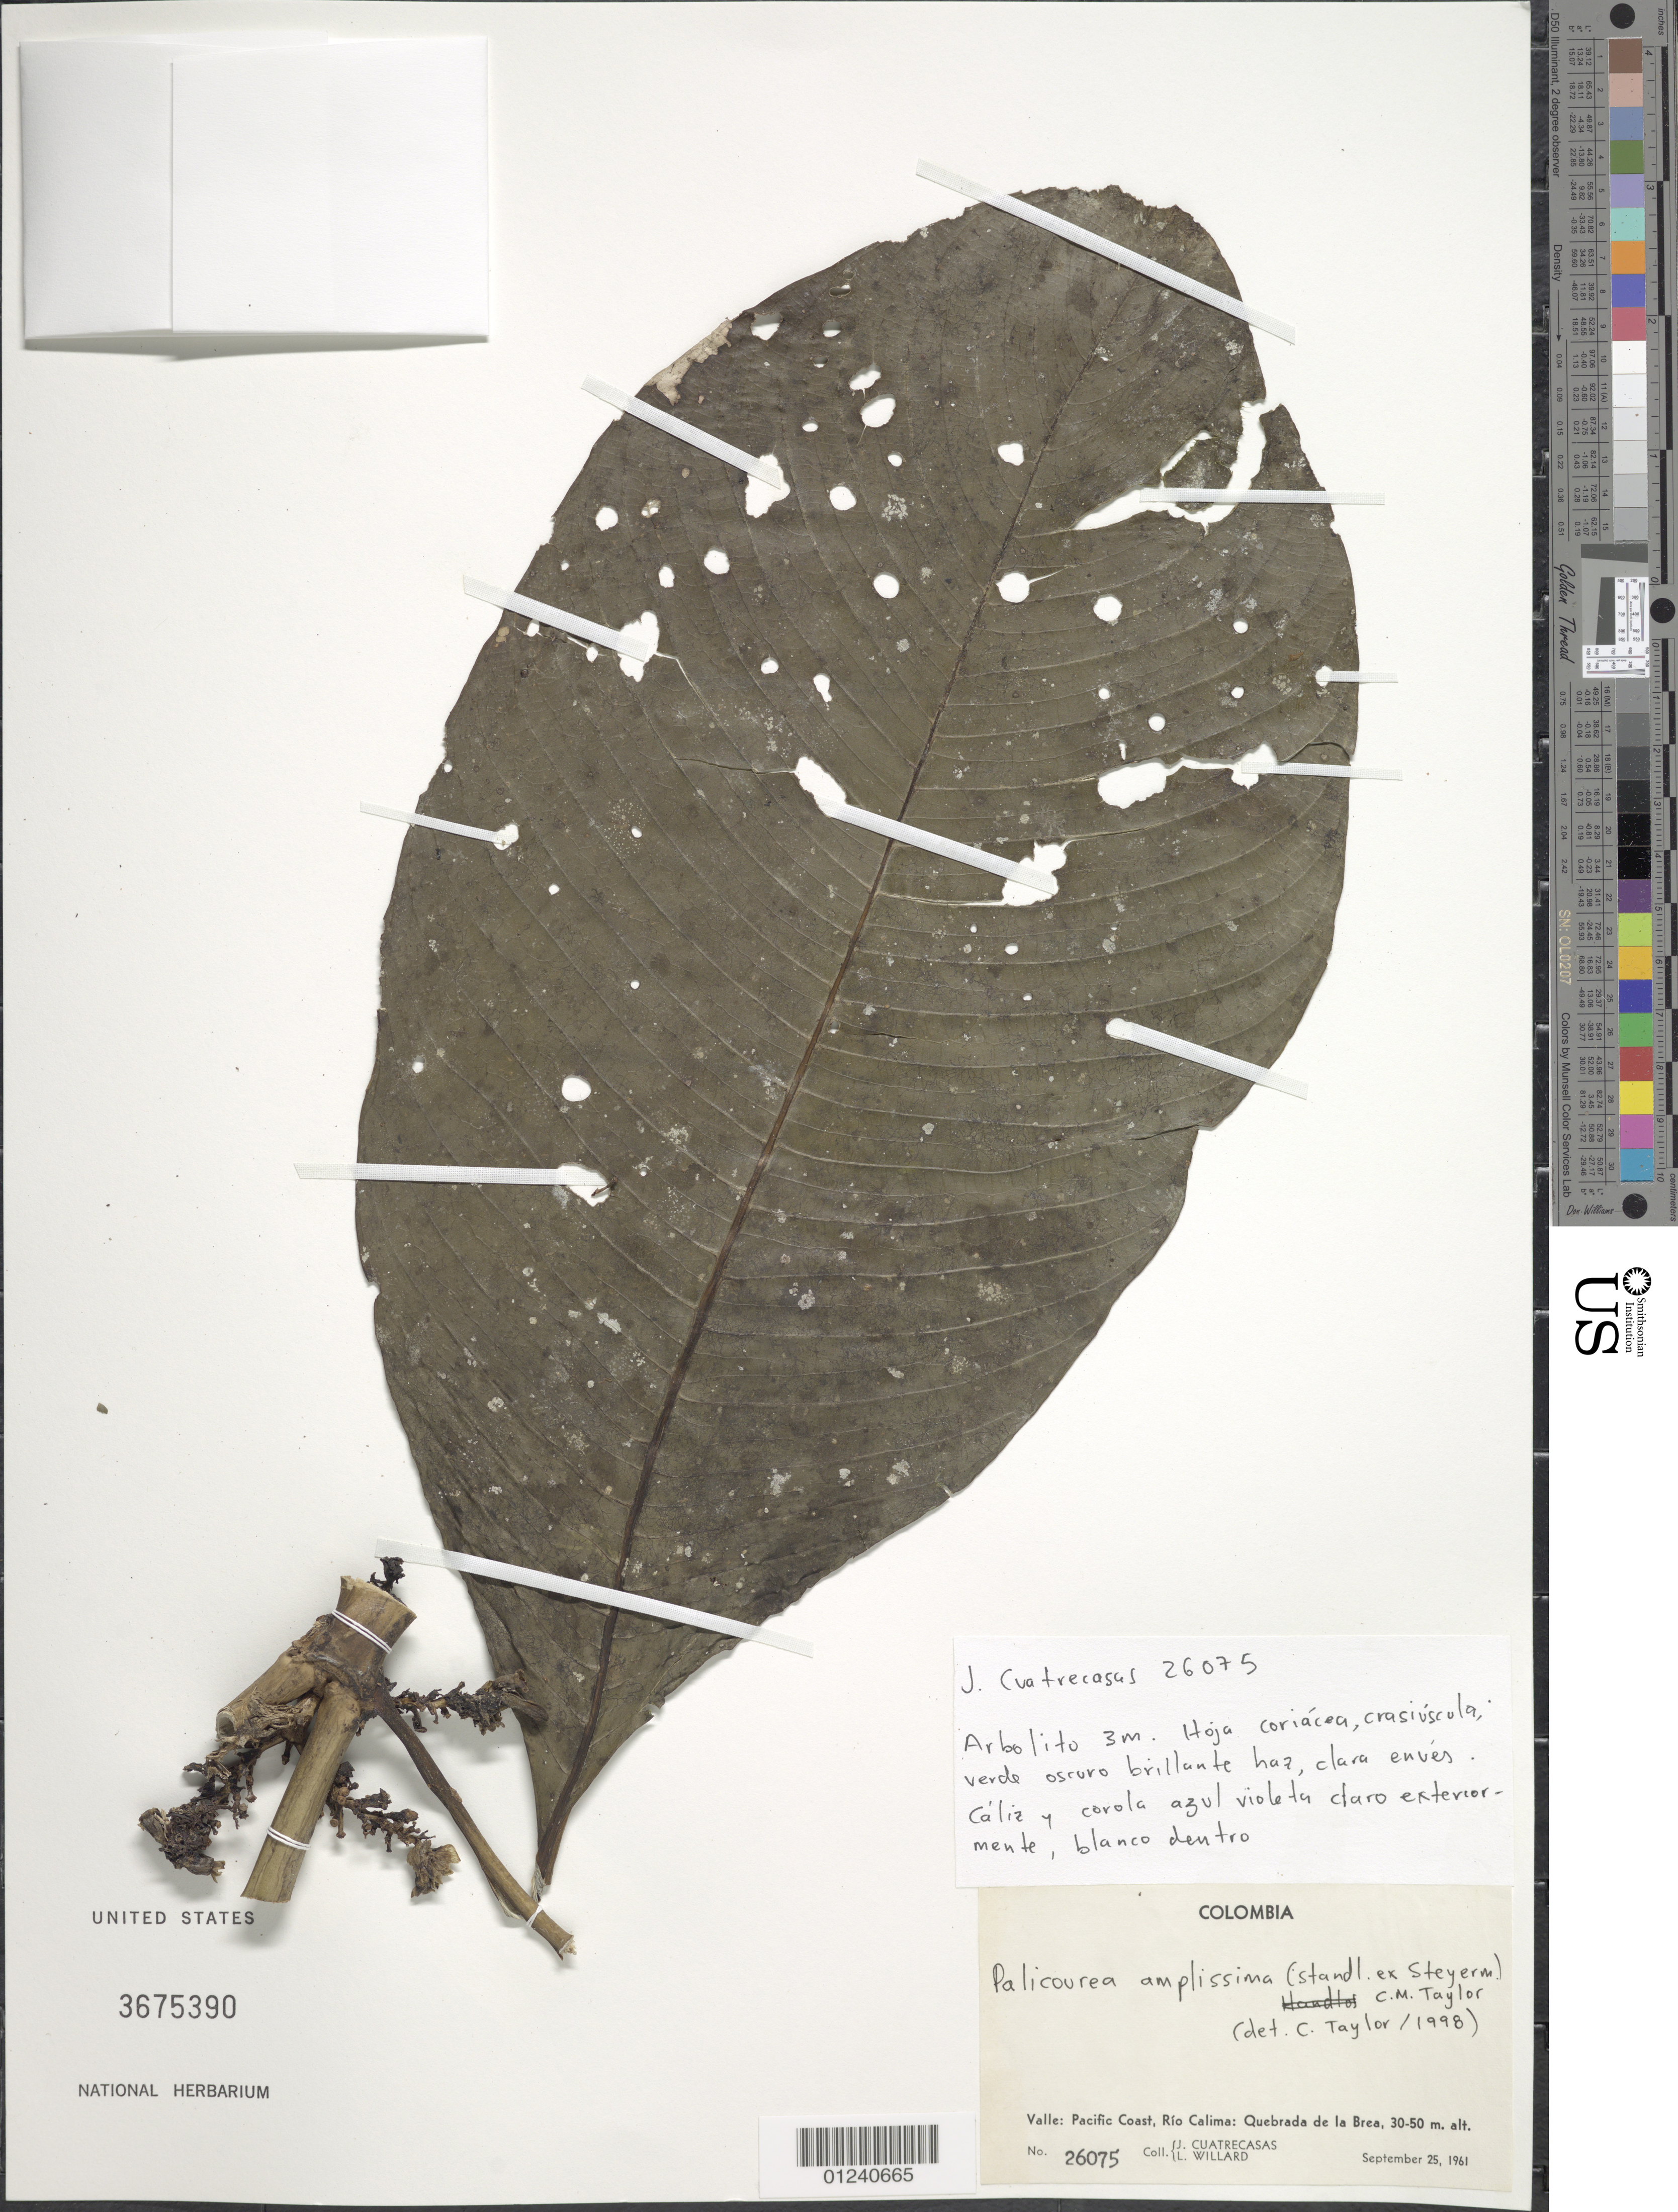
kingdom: Plantae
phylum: Tracheophyta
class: Magnoliopsida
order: Gentianales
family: Rubiaceae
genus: Psychotria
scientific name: Psychotria amplissima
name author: Merr.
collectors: J. Cuatrecasas & L. Willard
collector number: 26075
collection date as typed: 25 Sep 1961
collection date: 1961-09-25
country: Colombia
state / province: Valle del Cauca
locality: Pacific Coast, Rio Calima: Quebrada de la Brea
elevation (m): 30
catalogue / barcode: US 3675390